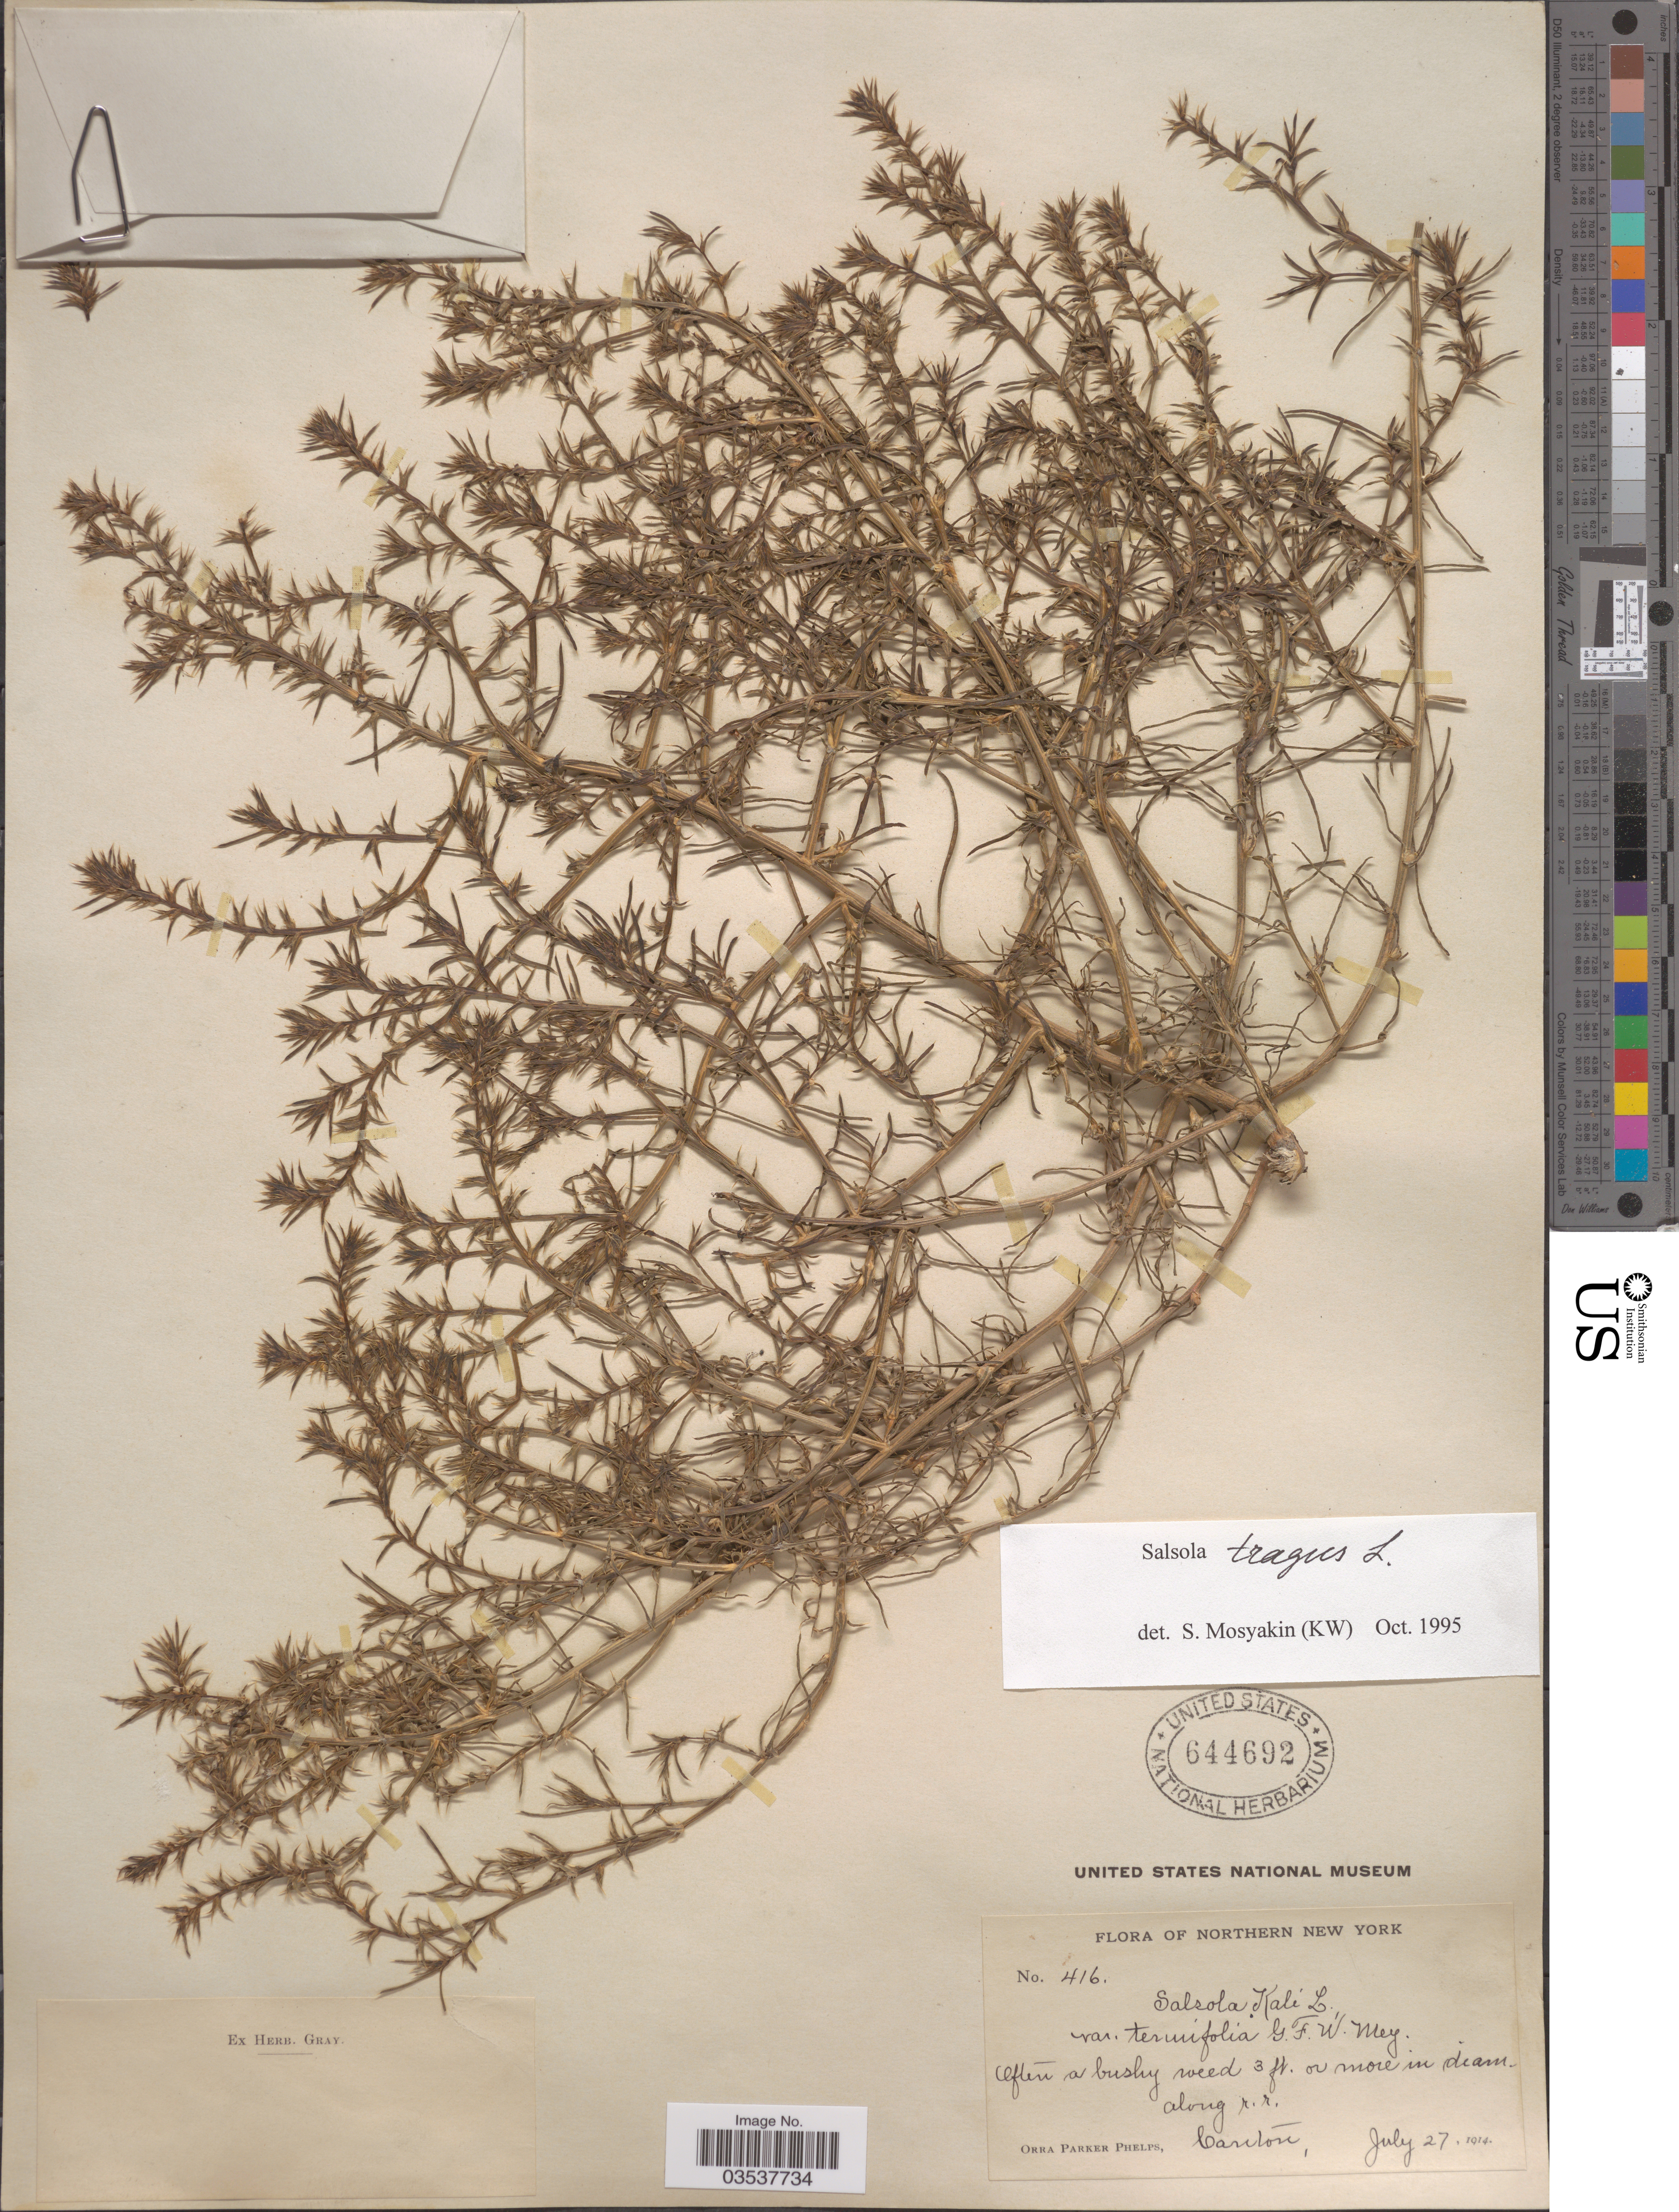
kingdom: Plantae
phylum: Tracheophyta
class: Magnoliopsida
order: Caryophyllales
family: Amaranthaceae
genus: Salsola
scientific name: Salsola pestifer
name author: A. Nelson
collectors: O. P. Phelps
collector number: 416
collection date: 1914-07-27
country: United States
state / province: New York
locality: Northern New York. Canton.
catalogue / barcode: US 644692